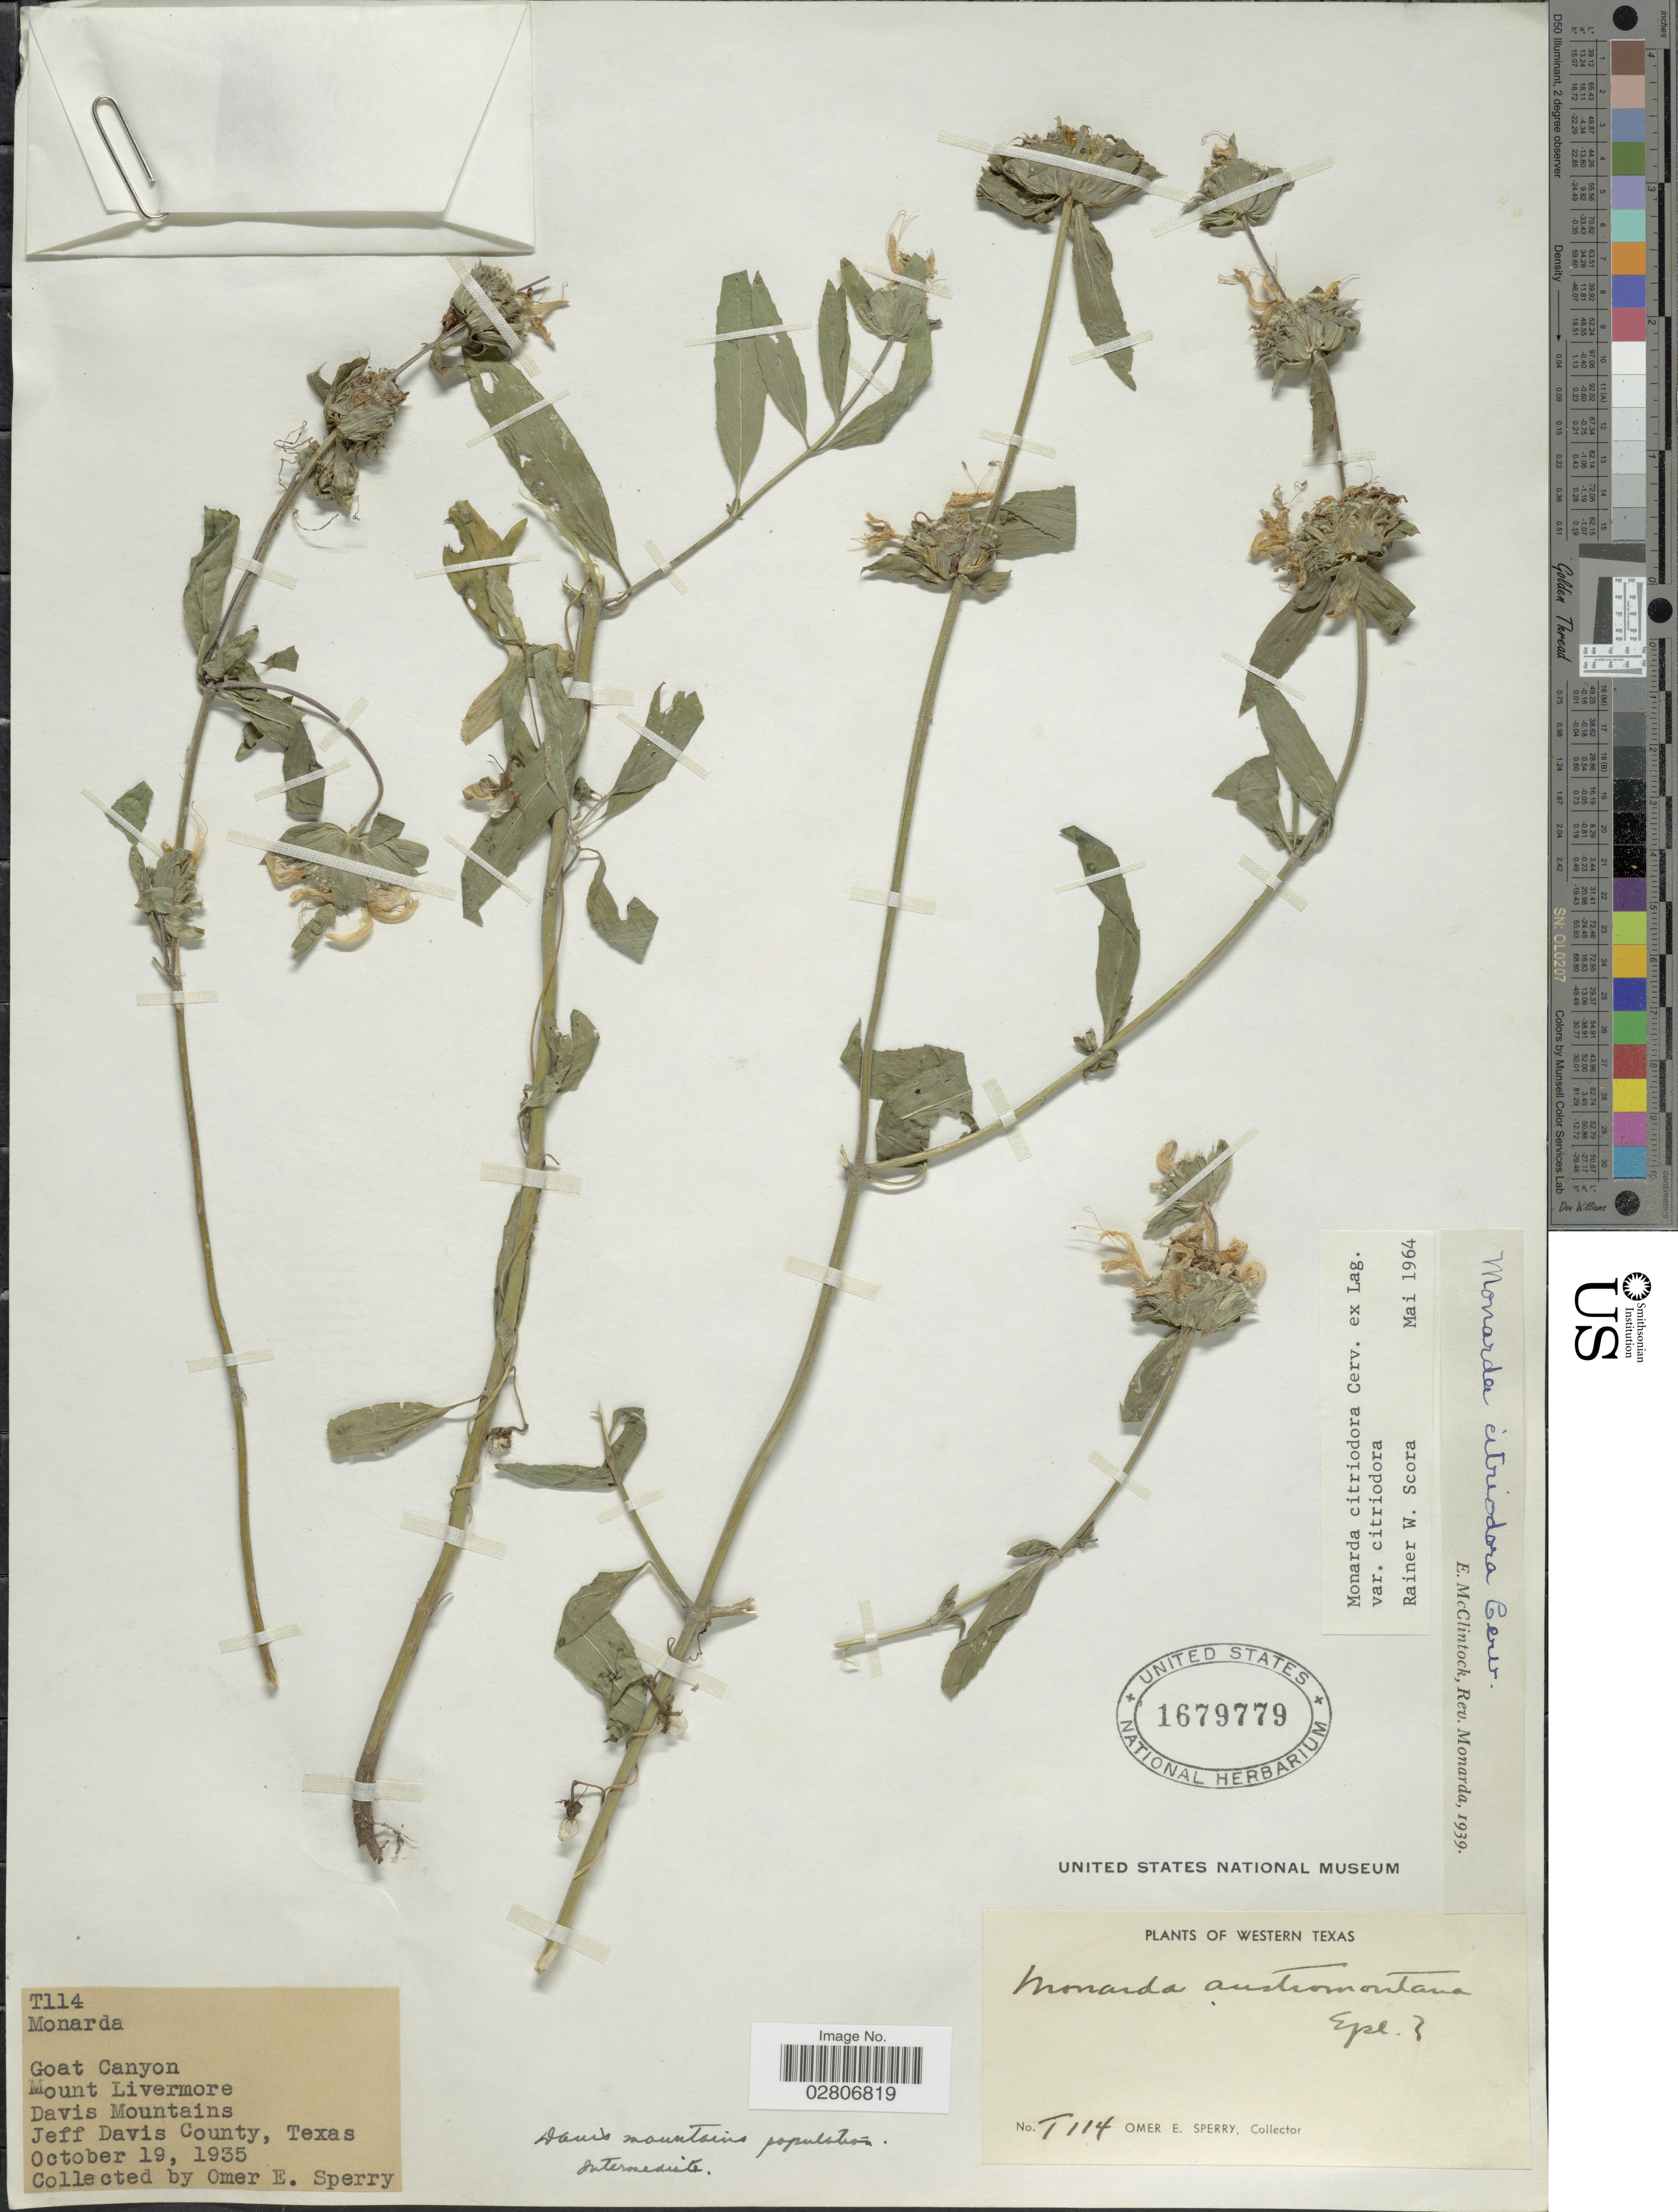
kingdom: Plantae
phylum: Tracheophyta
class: Magnoliopsida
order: Lamiales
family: Lamiaceae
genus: Monarda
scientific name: Monarda citriodora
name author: Cerv. ex Lag.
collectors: O. E. Sperry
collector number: T114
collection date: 1935-10-19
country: United States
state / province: Texas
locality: Western Texas. Goat Canyon. Mount Livermore. Davis Mountains. Jeff Davis County.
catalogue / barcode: US 1679779